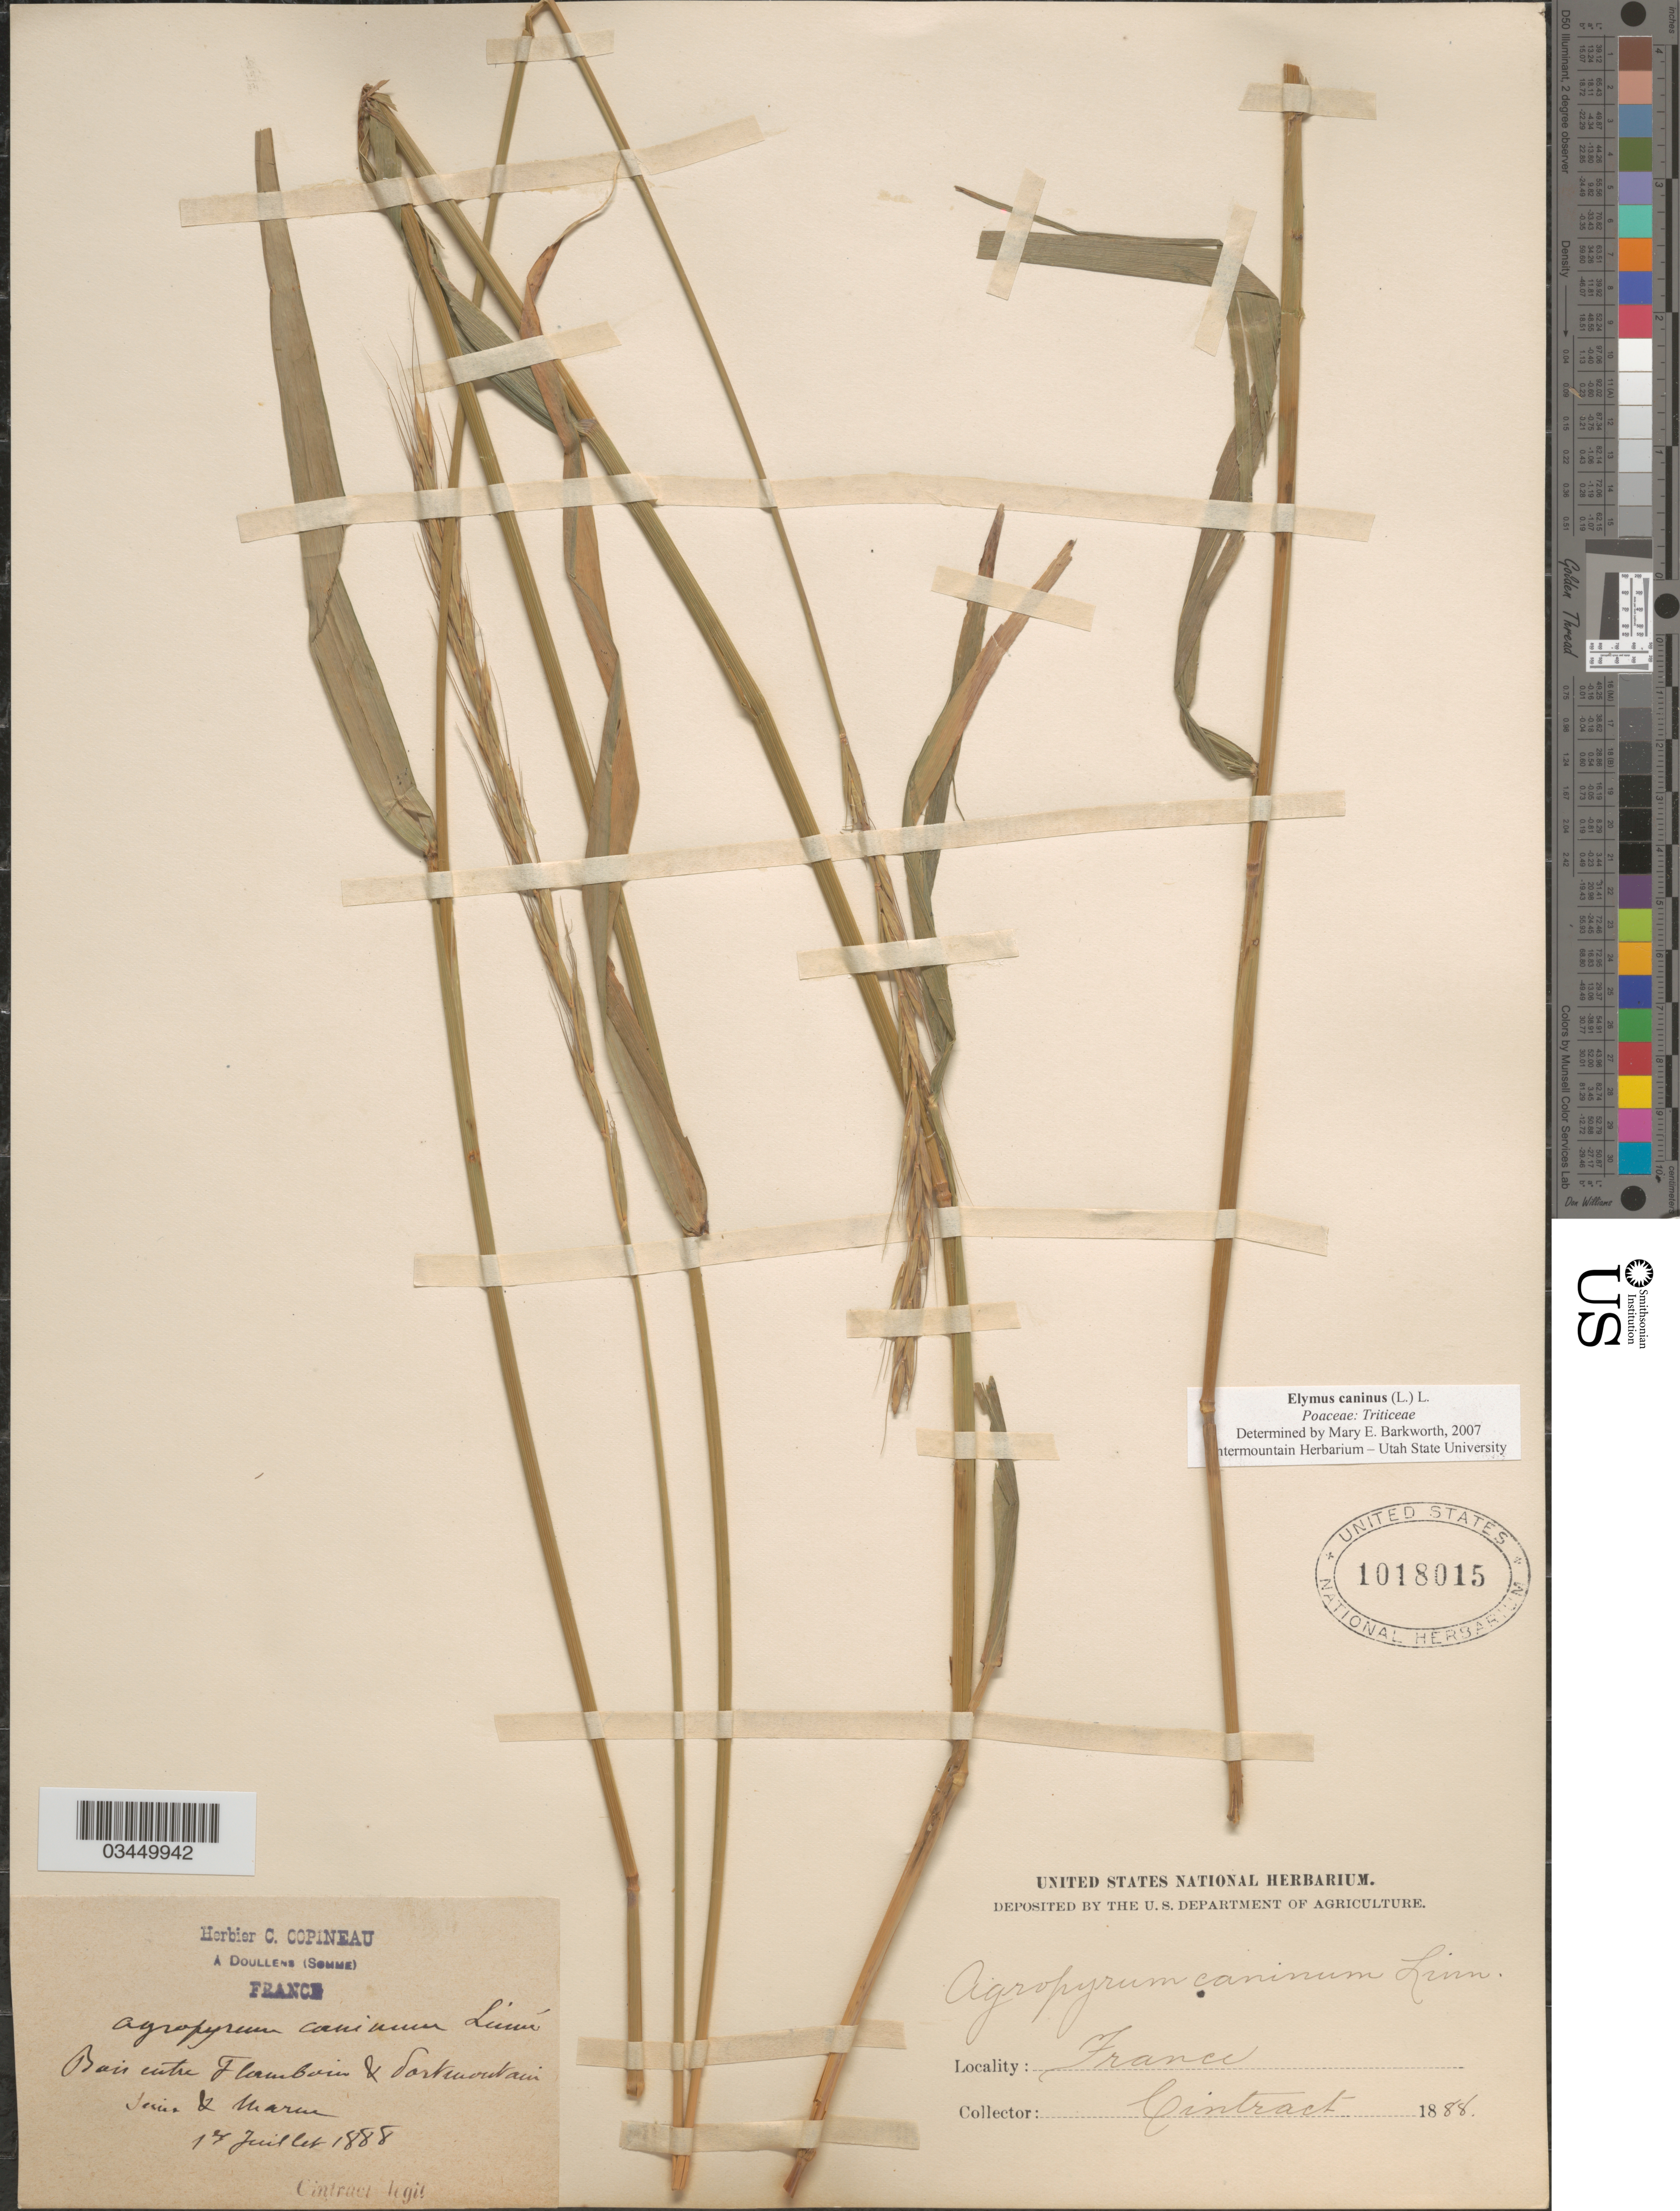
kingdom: Plantae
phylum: Tracheophyta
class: Liliopsida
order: Poales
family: Poaceae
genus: Elymus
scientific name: Elymus caninus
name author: (L.) L.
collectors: Cintract, --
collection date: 1888-07-17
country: France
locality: Bois entre Flamboin & [illegible text]. Seine & Marne.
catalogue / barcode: US 1018015